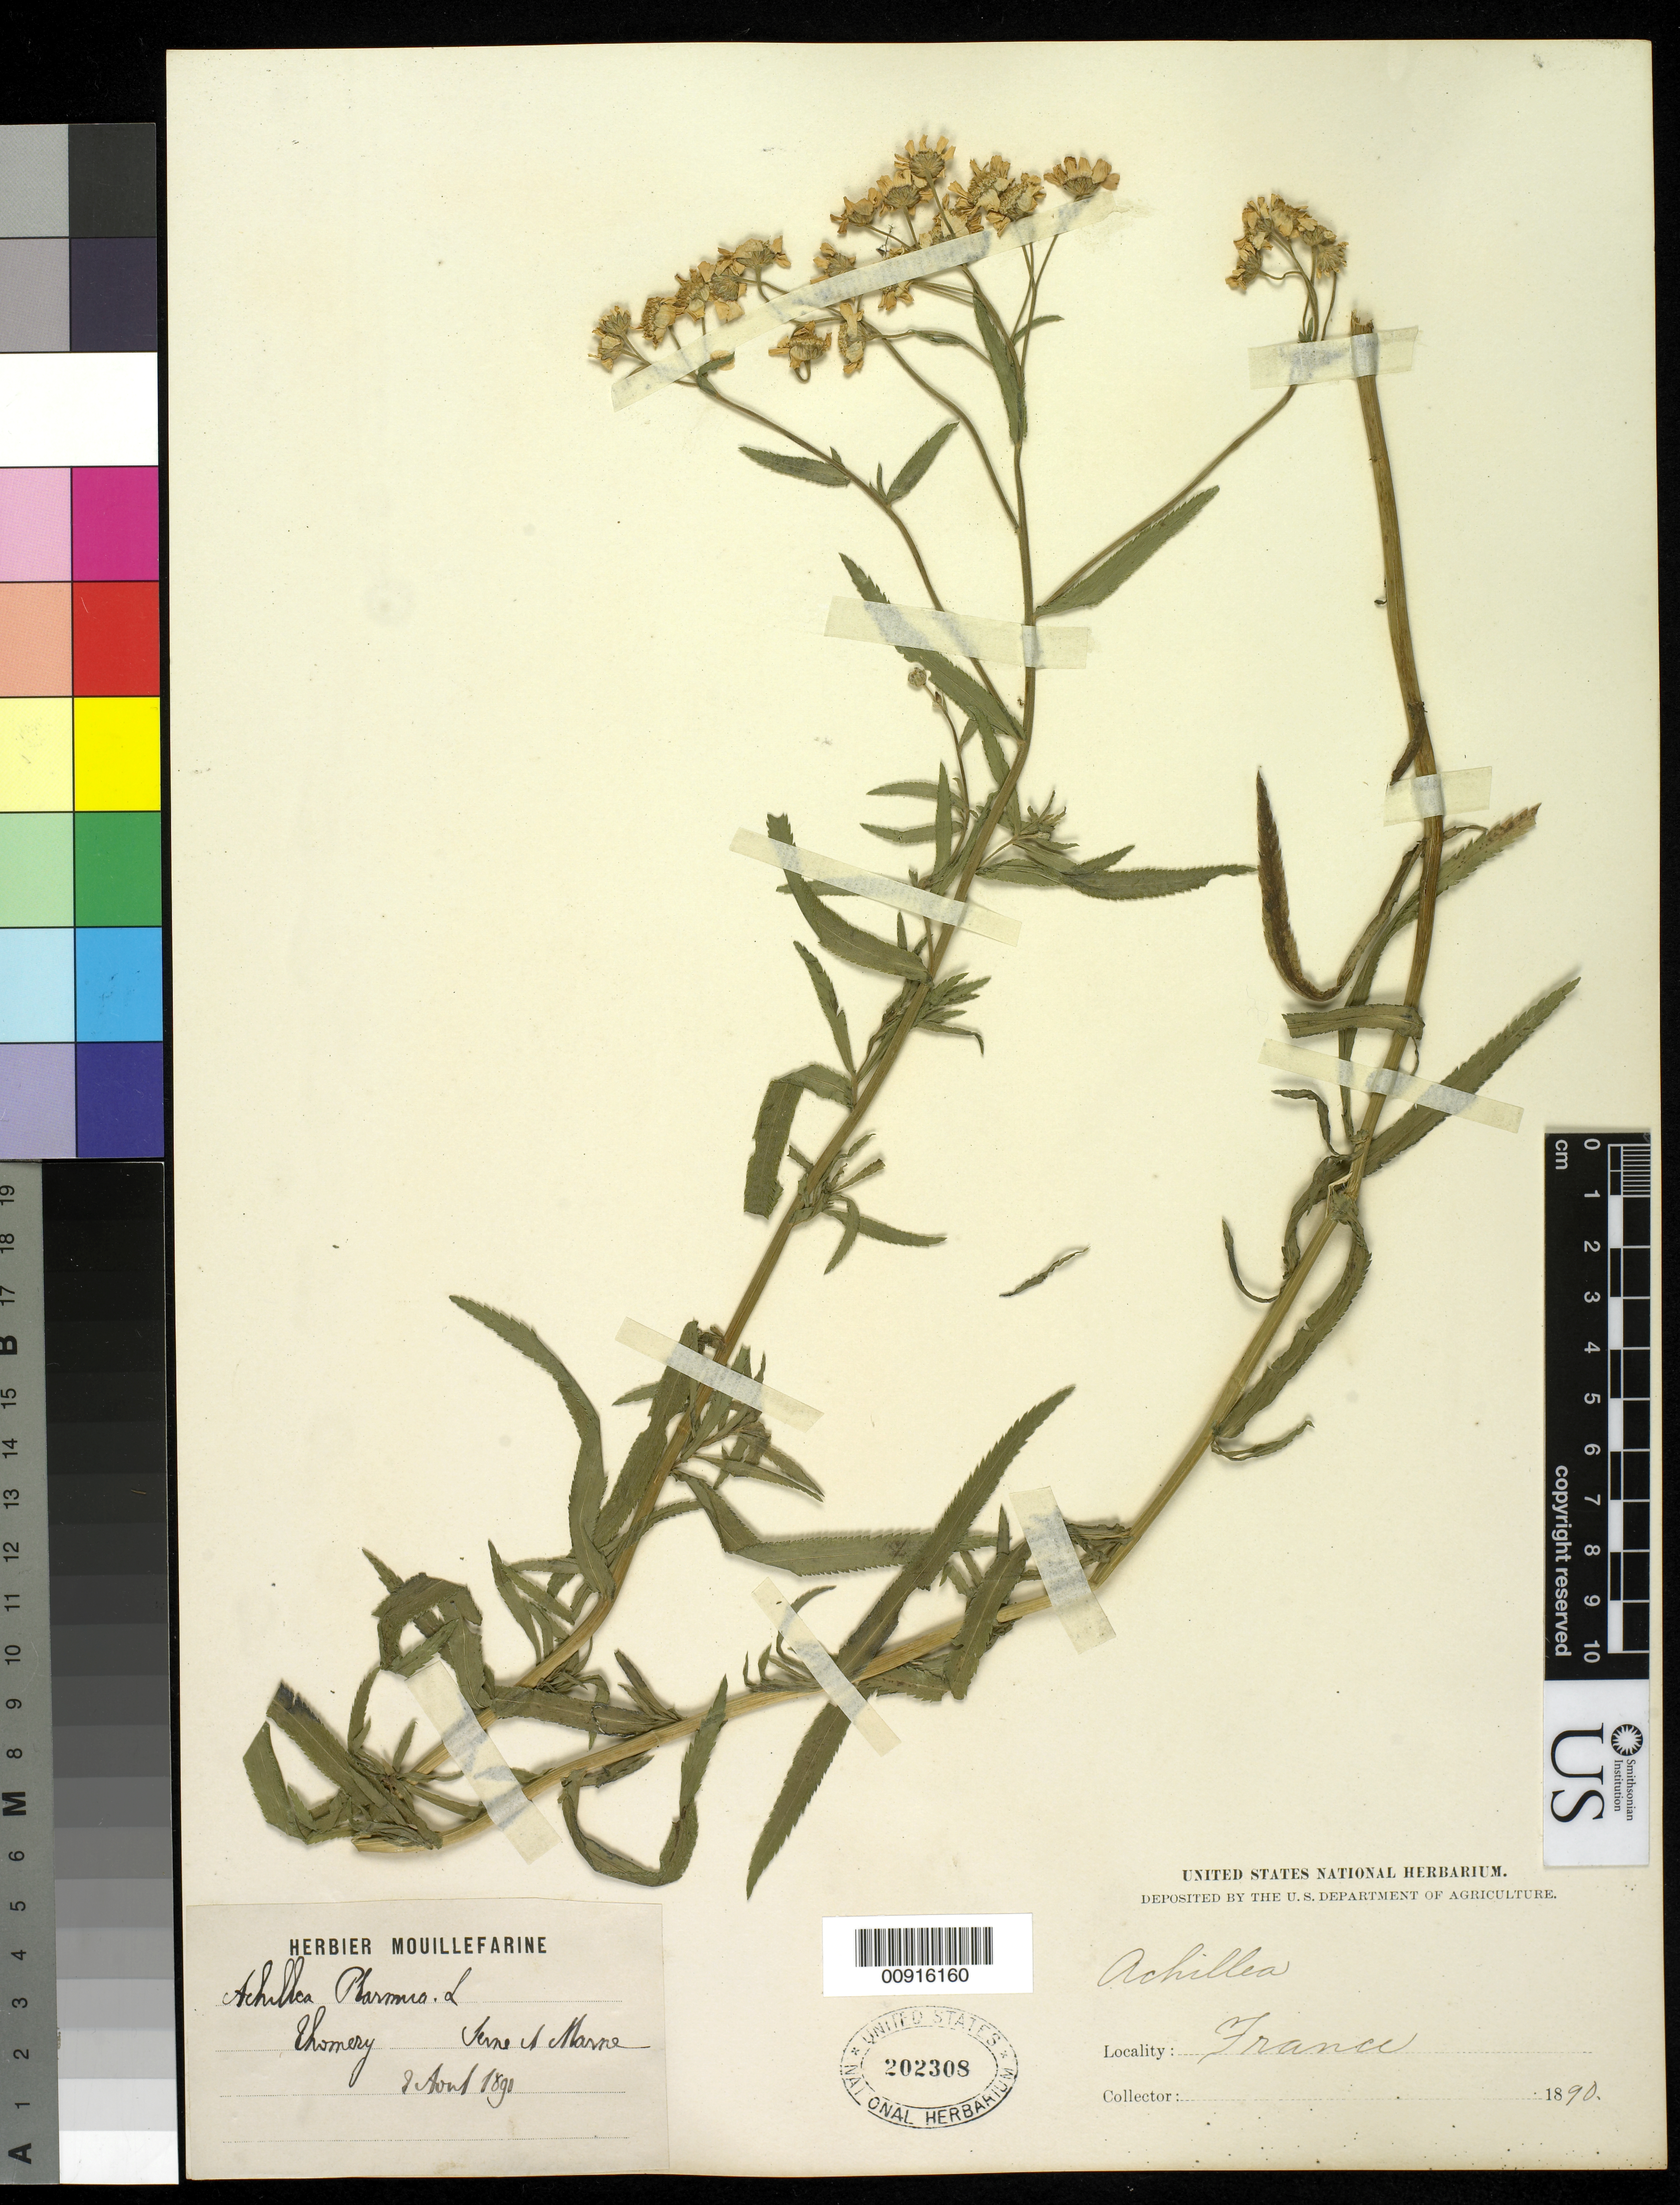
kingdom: Plantae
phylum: Tracheophyta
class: Magnoliopsida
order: Asterales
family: Asteraceae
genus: Achillea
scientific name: Achillea ptarmica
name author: L.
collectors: F. Marne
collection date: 1890-08-09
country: France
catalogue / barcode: US 202308